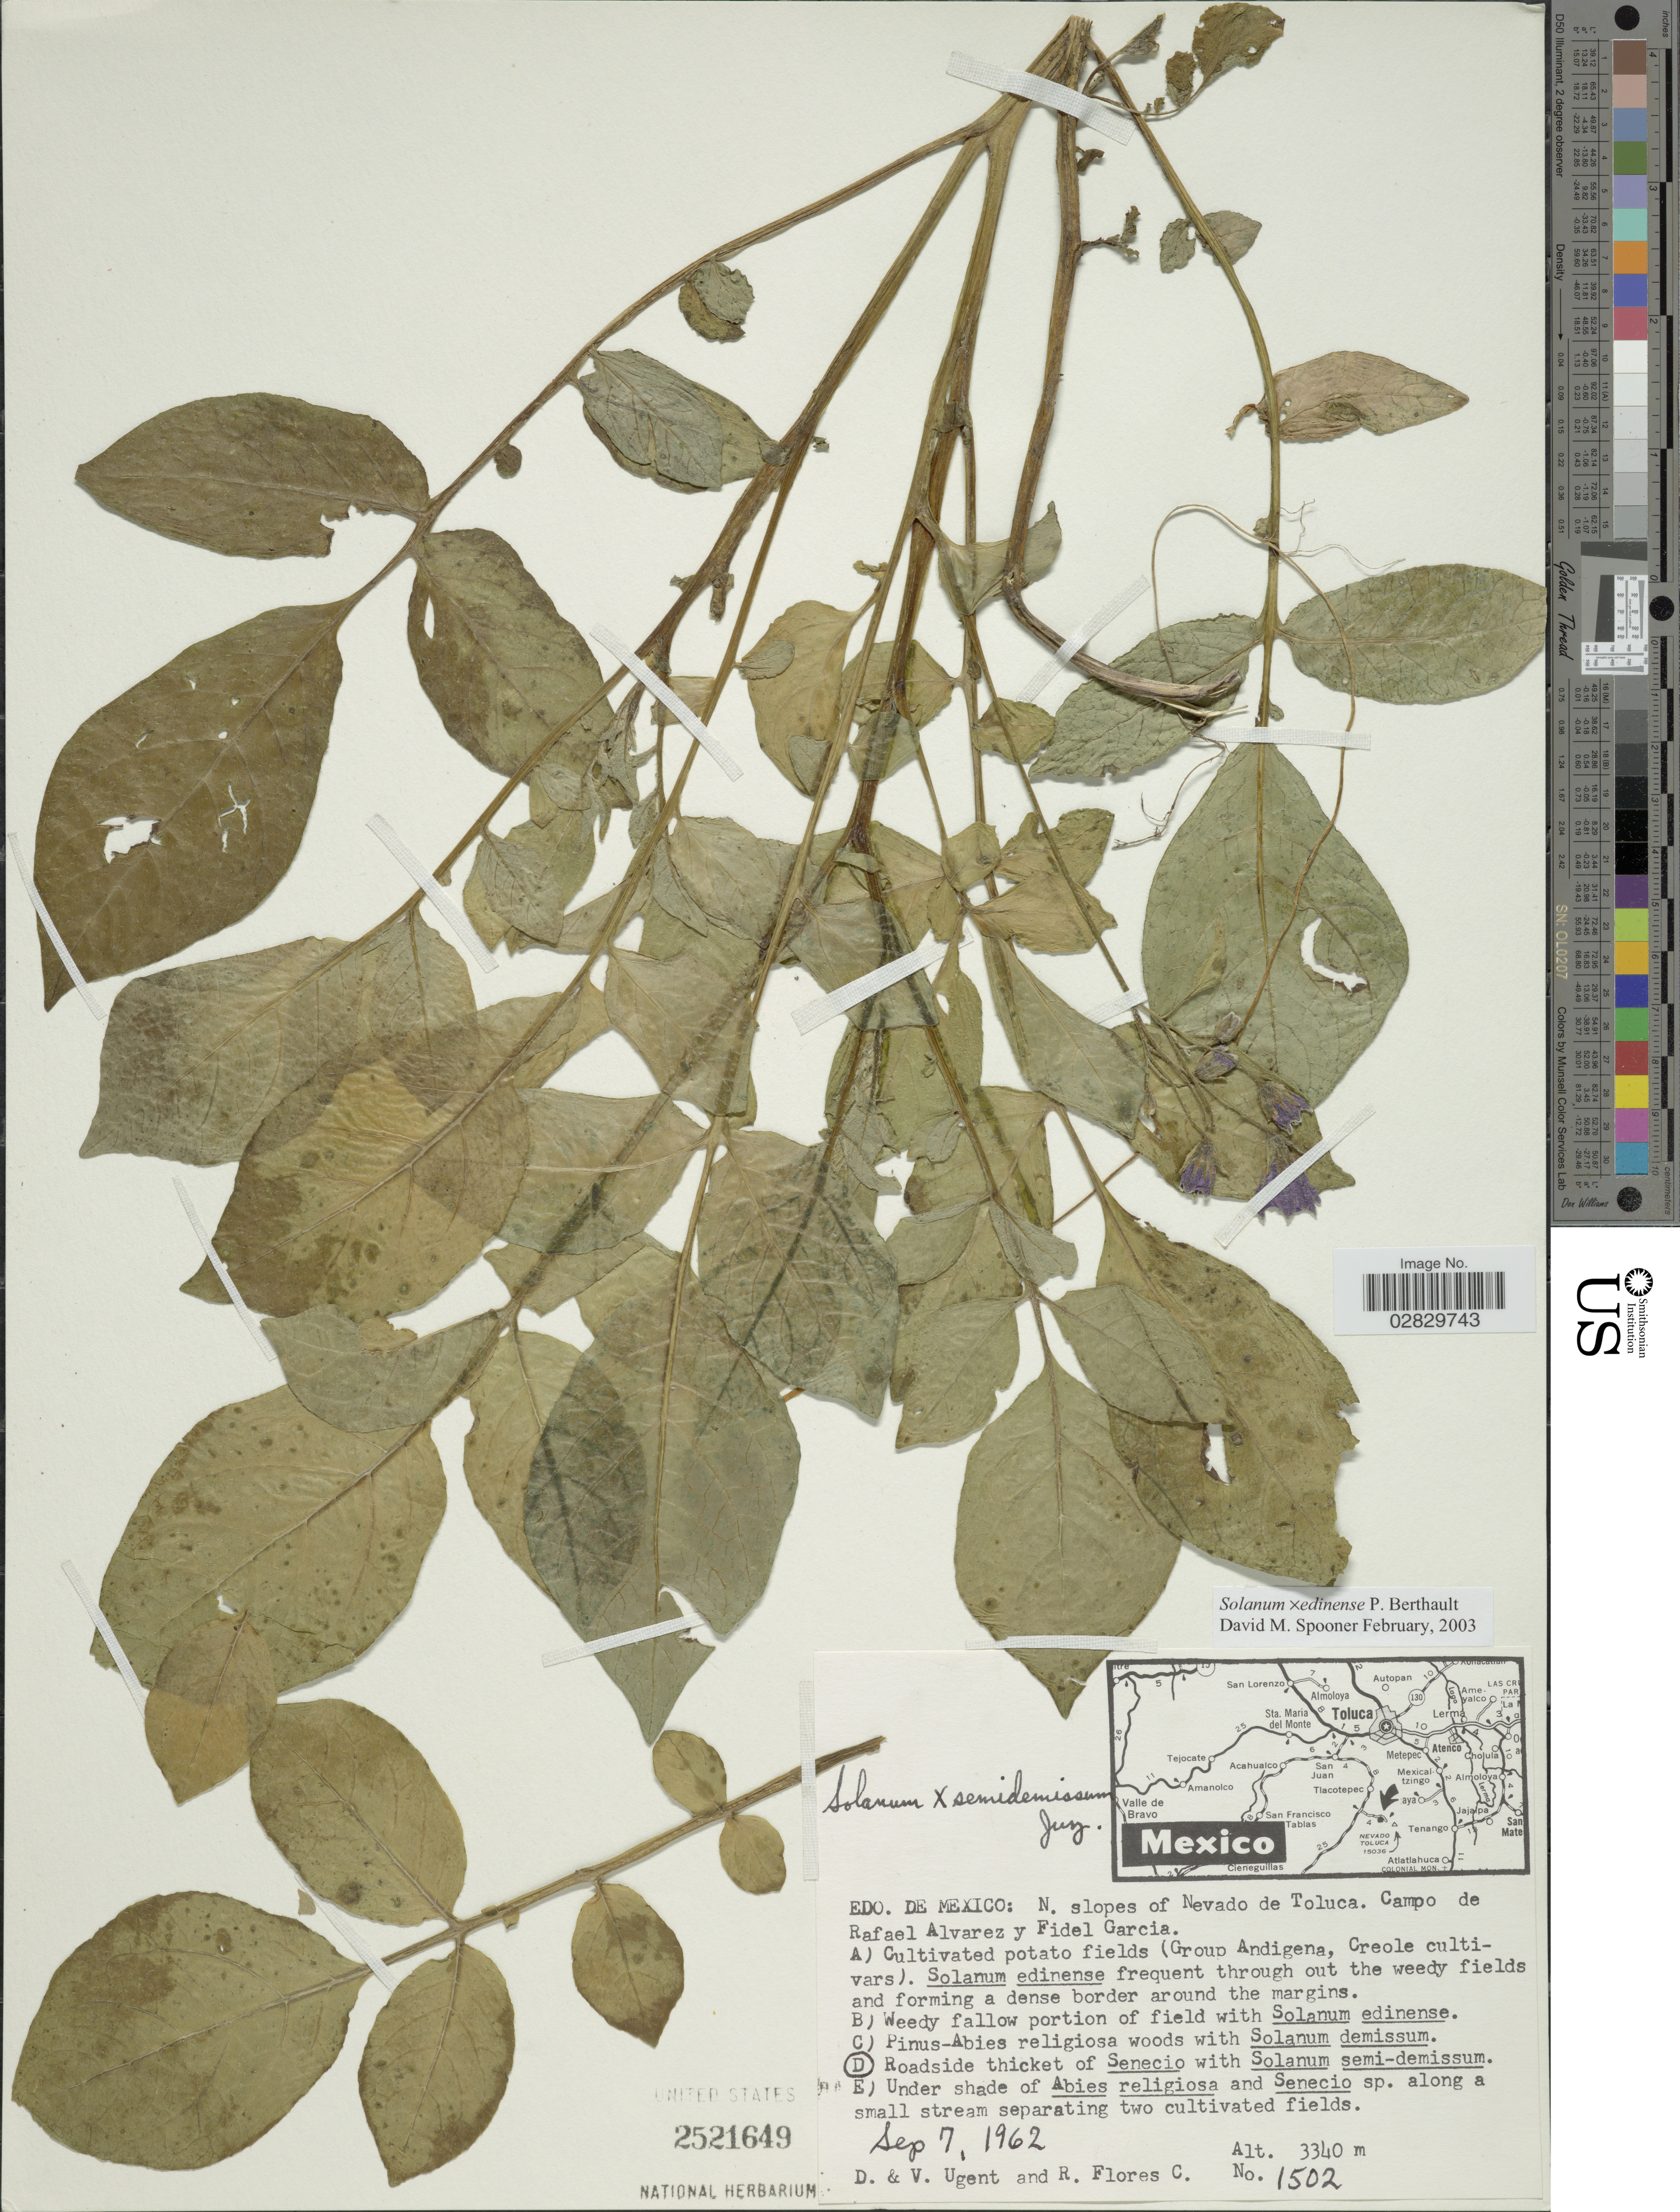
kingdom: Plantae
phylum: Tracheophyta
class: Magnoliopsida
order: Solanales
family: Solanaceae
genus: Solanum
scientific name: Solanum edinense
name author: Berthault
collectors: D. Ugent, V. Ugent & R. Flores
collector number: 1502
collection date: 1962-09-07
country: Mexico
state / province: México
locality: N. slopes of Nevado de Toluca, Campo de Rafael Alvarez Fidel Garcia.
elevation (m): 3340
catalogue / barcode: US 2521649